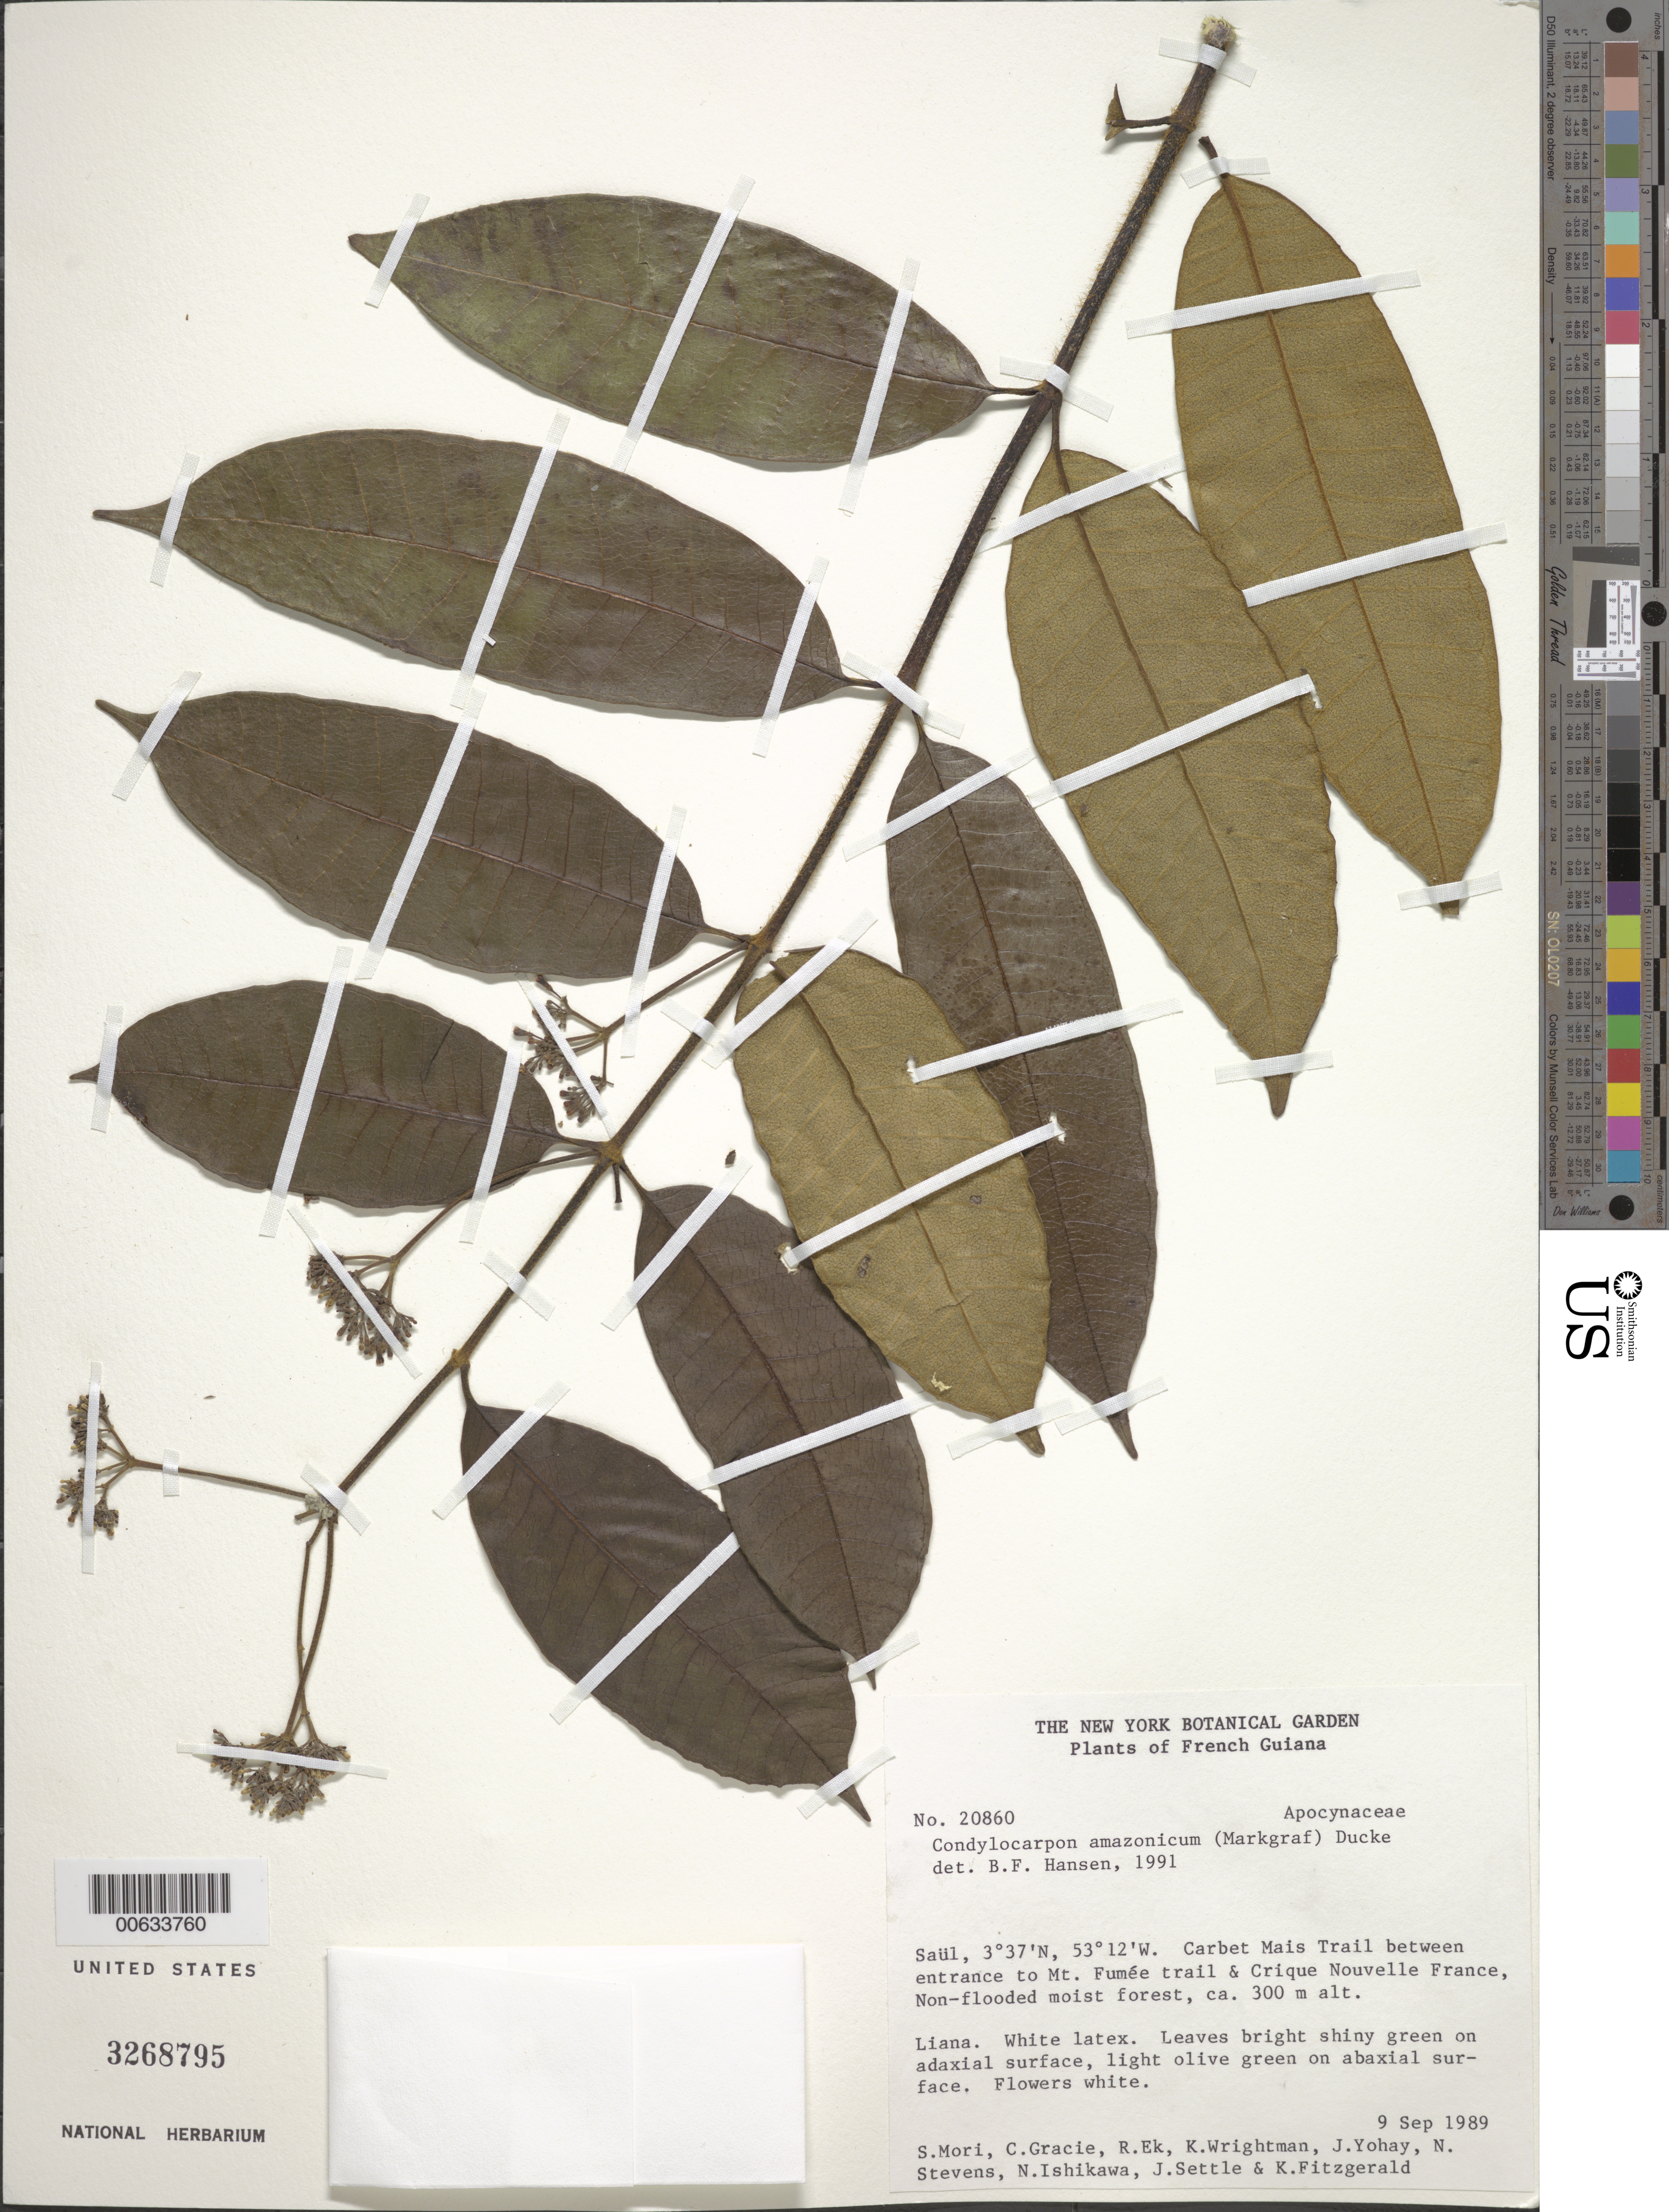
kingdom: Plantae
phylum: Tracheophyta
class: Magnoliopsida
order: Gentianales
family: Apocynaceae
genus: Condylocarpon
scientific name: Condylocarpon amazonicum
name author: (Markgr.) Ducke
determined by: Hansen, B.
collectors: S. Mori & C. A. Gracie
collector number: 20860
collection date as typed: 9-Sep-89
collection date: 1989-09-09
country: French Guiana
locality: Saül, Carbet Maïs Trail, betw. Mt. Fumée trail entrance and Crique Nouvelle France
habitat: Non-flooded moist forest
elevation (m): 300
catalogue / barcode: US 3268795